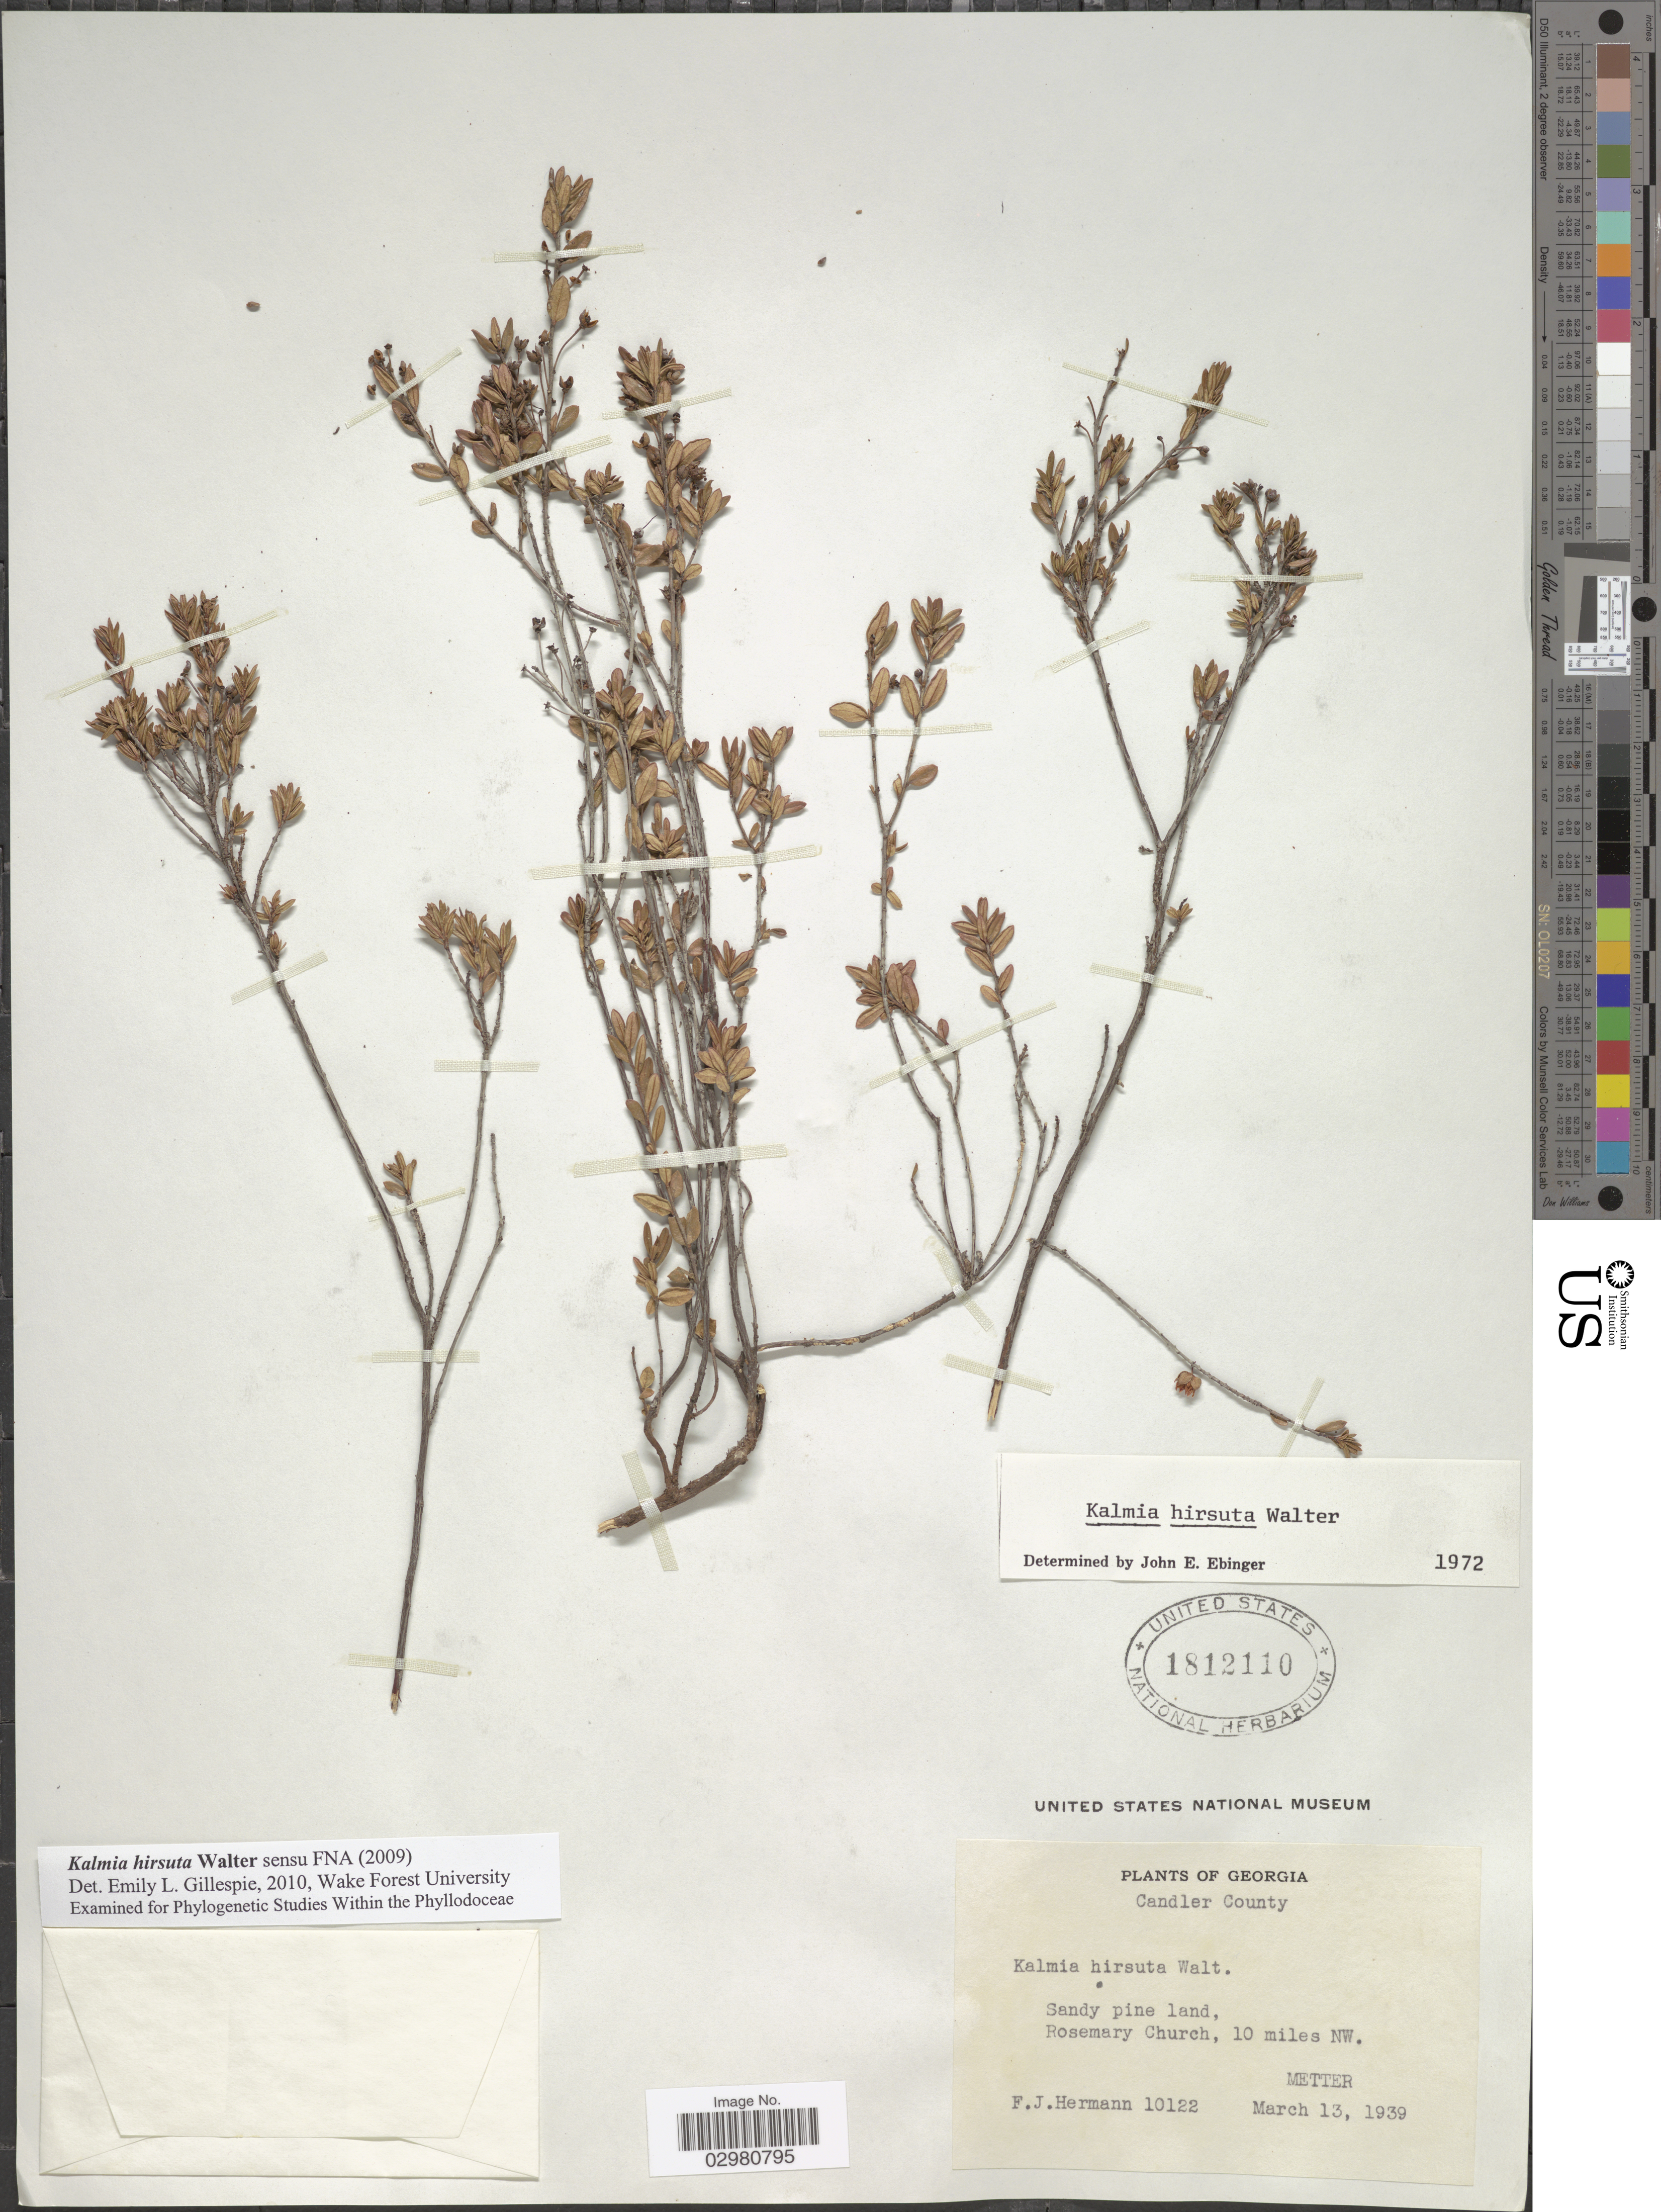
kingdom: Plantae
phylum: Tracheophyta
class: Magnoliopsida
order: Ericales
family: Ericaceae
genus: Kalmia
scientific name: Kalmia hirsuta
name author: Walter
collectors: F. J. Hermann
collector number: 10122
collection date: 1939-03-13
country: United States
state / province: Georgia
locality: Candler County. Rosemary Church, 10 miles NW. Metter.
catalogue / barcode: US 1812110